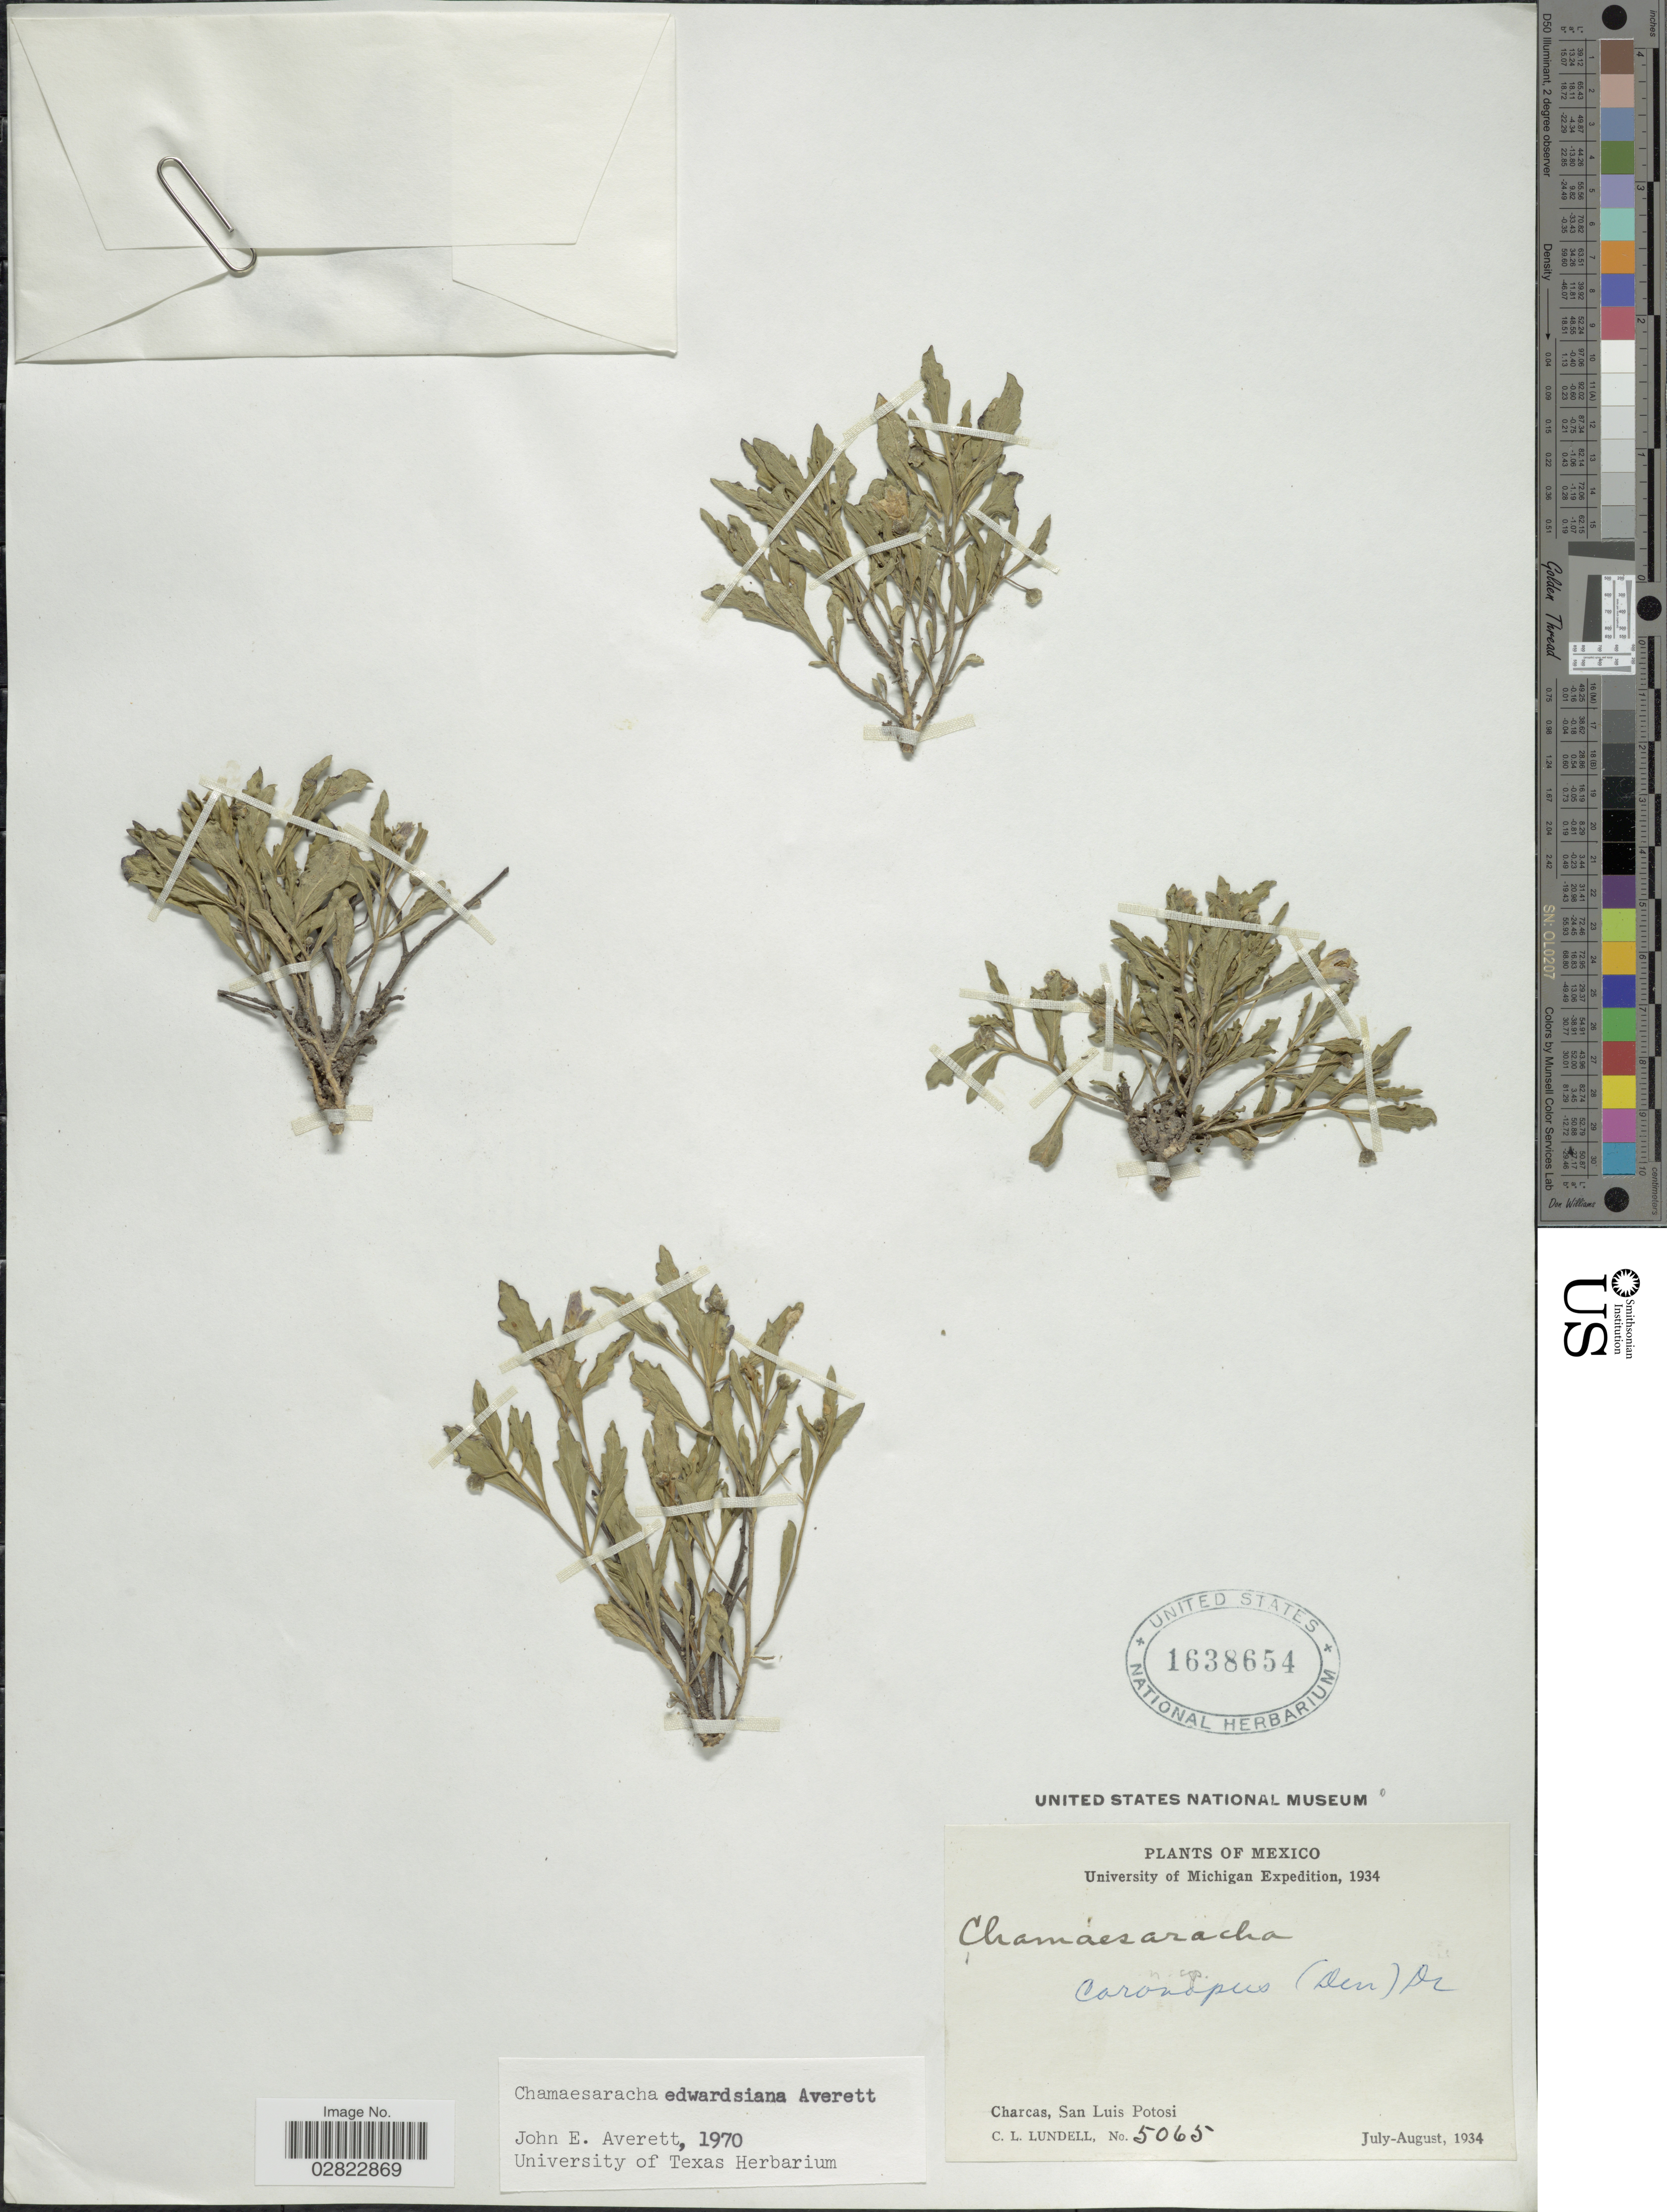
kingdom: Plantae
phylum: Tracheophyta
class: Magnoliopsida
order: Solanales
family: Solanaceae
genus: Chamaesaracha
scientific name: Chamaesaracha edwardsiana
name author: Averett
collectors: C. L. Lundell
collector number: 5065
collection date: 1934-07/1934-08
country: Mexico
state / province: San Luis Potosí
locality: Charcas.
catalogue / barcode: US 1638654